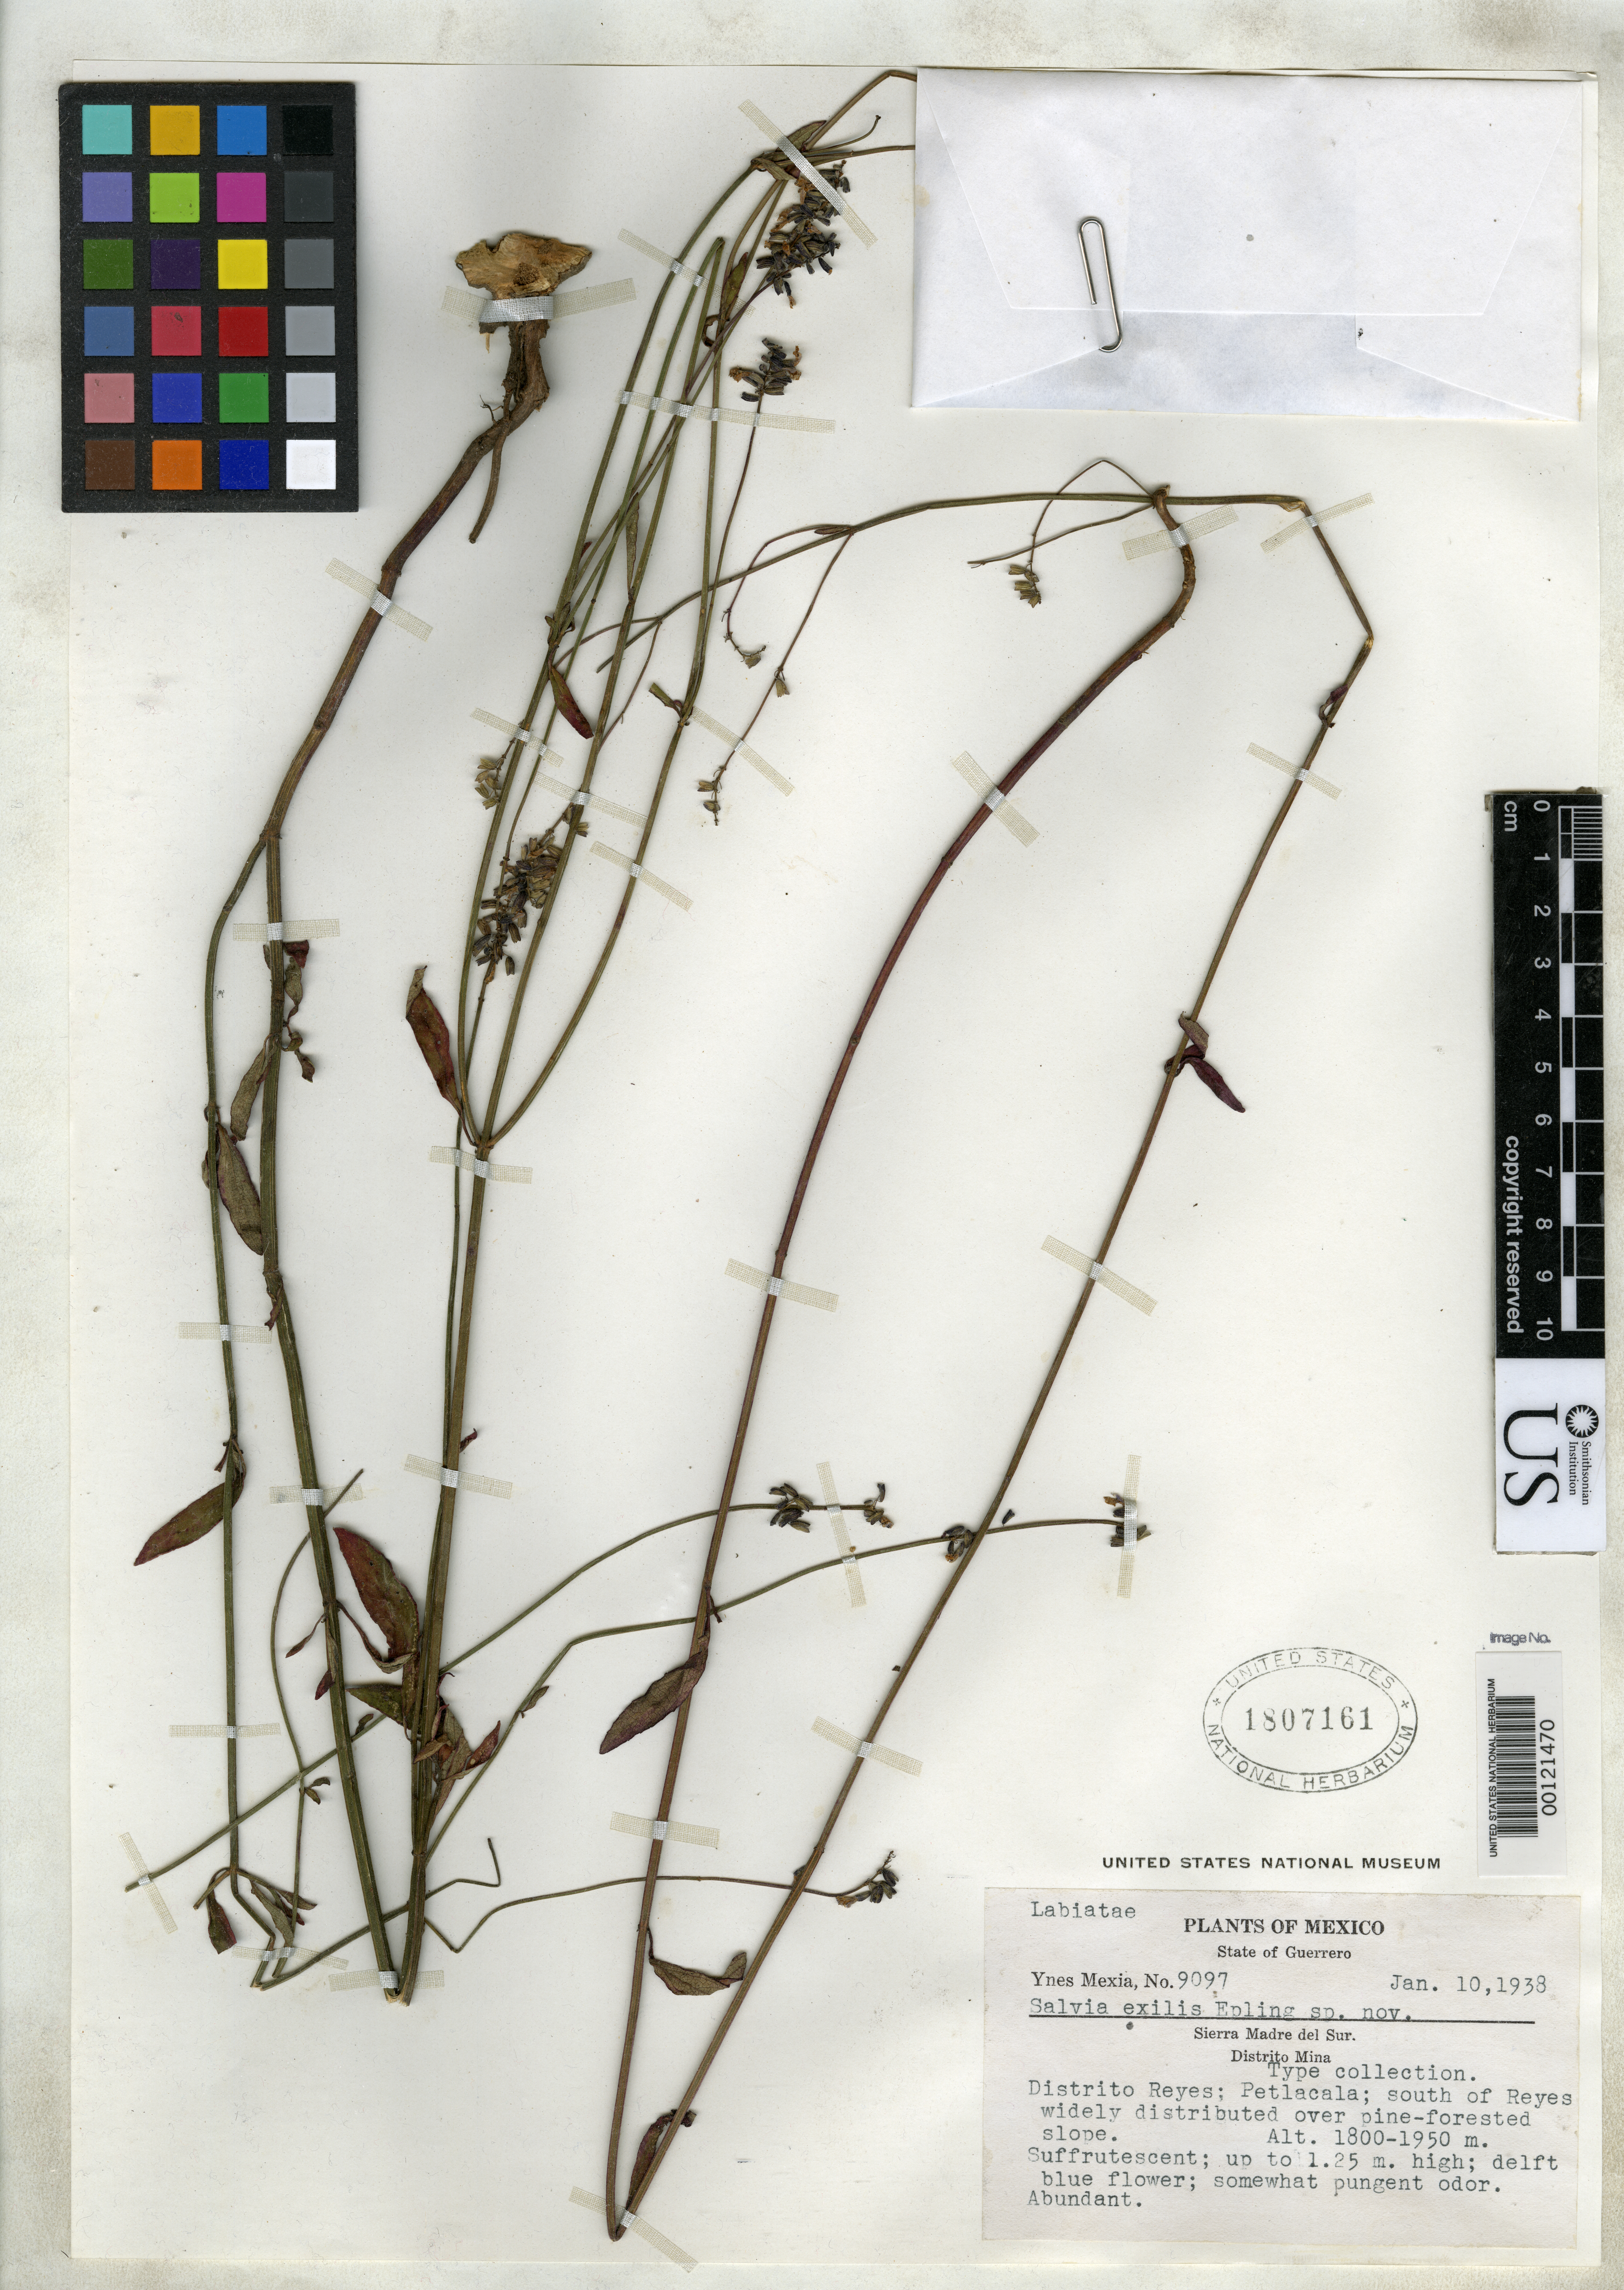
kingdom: Plantae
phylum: Tracheophyta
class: Magnoliopsida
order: Lamiales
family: Lamiaceae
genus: Salvia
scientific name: Salvia exilis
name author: Epling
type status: Isotype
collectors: Y. Mexia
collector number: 9097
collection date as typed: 10 Jan 1938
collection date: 1938-01-10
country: Mexico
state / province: Guerrero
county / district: Reyes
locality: Petlacala, S of Reyes.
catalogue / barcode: US 1807161